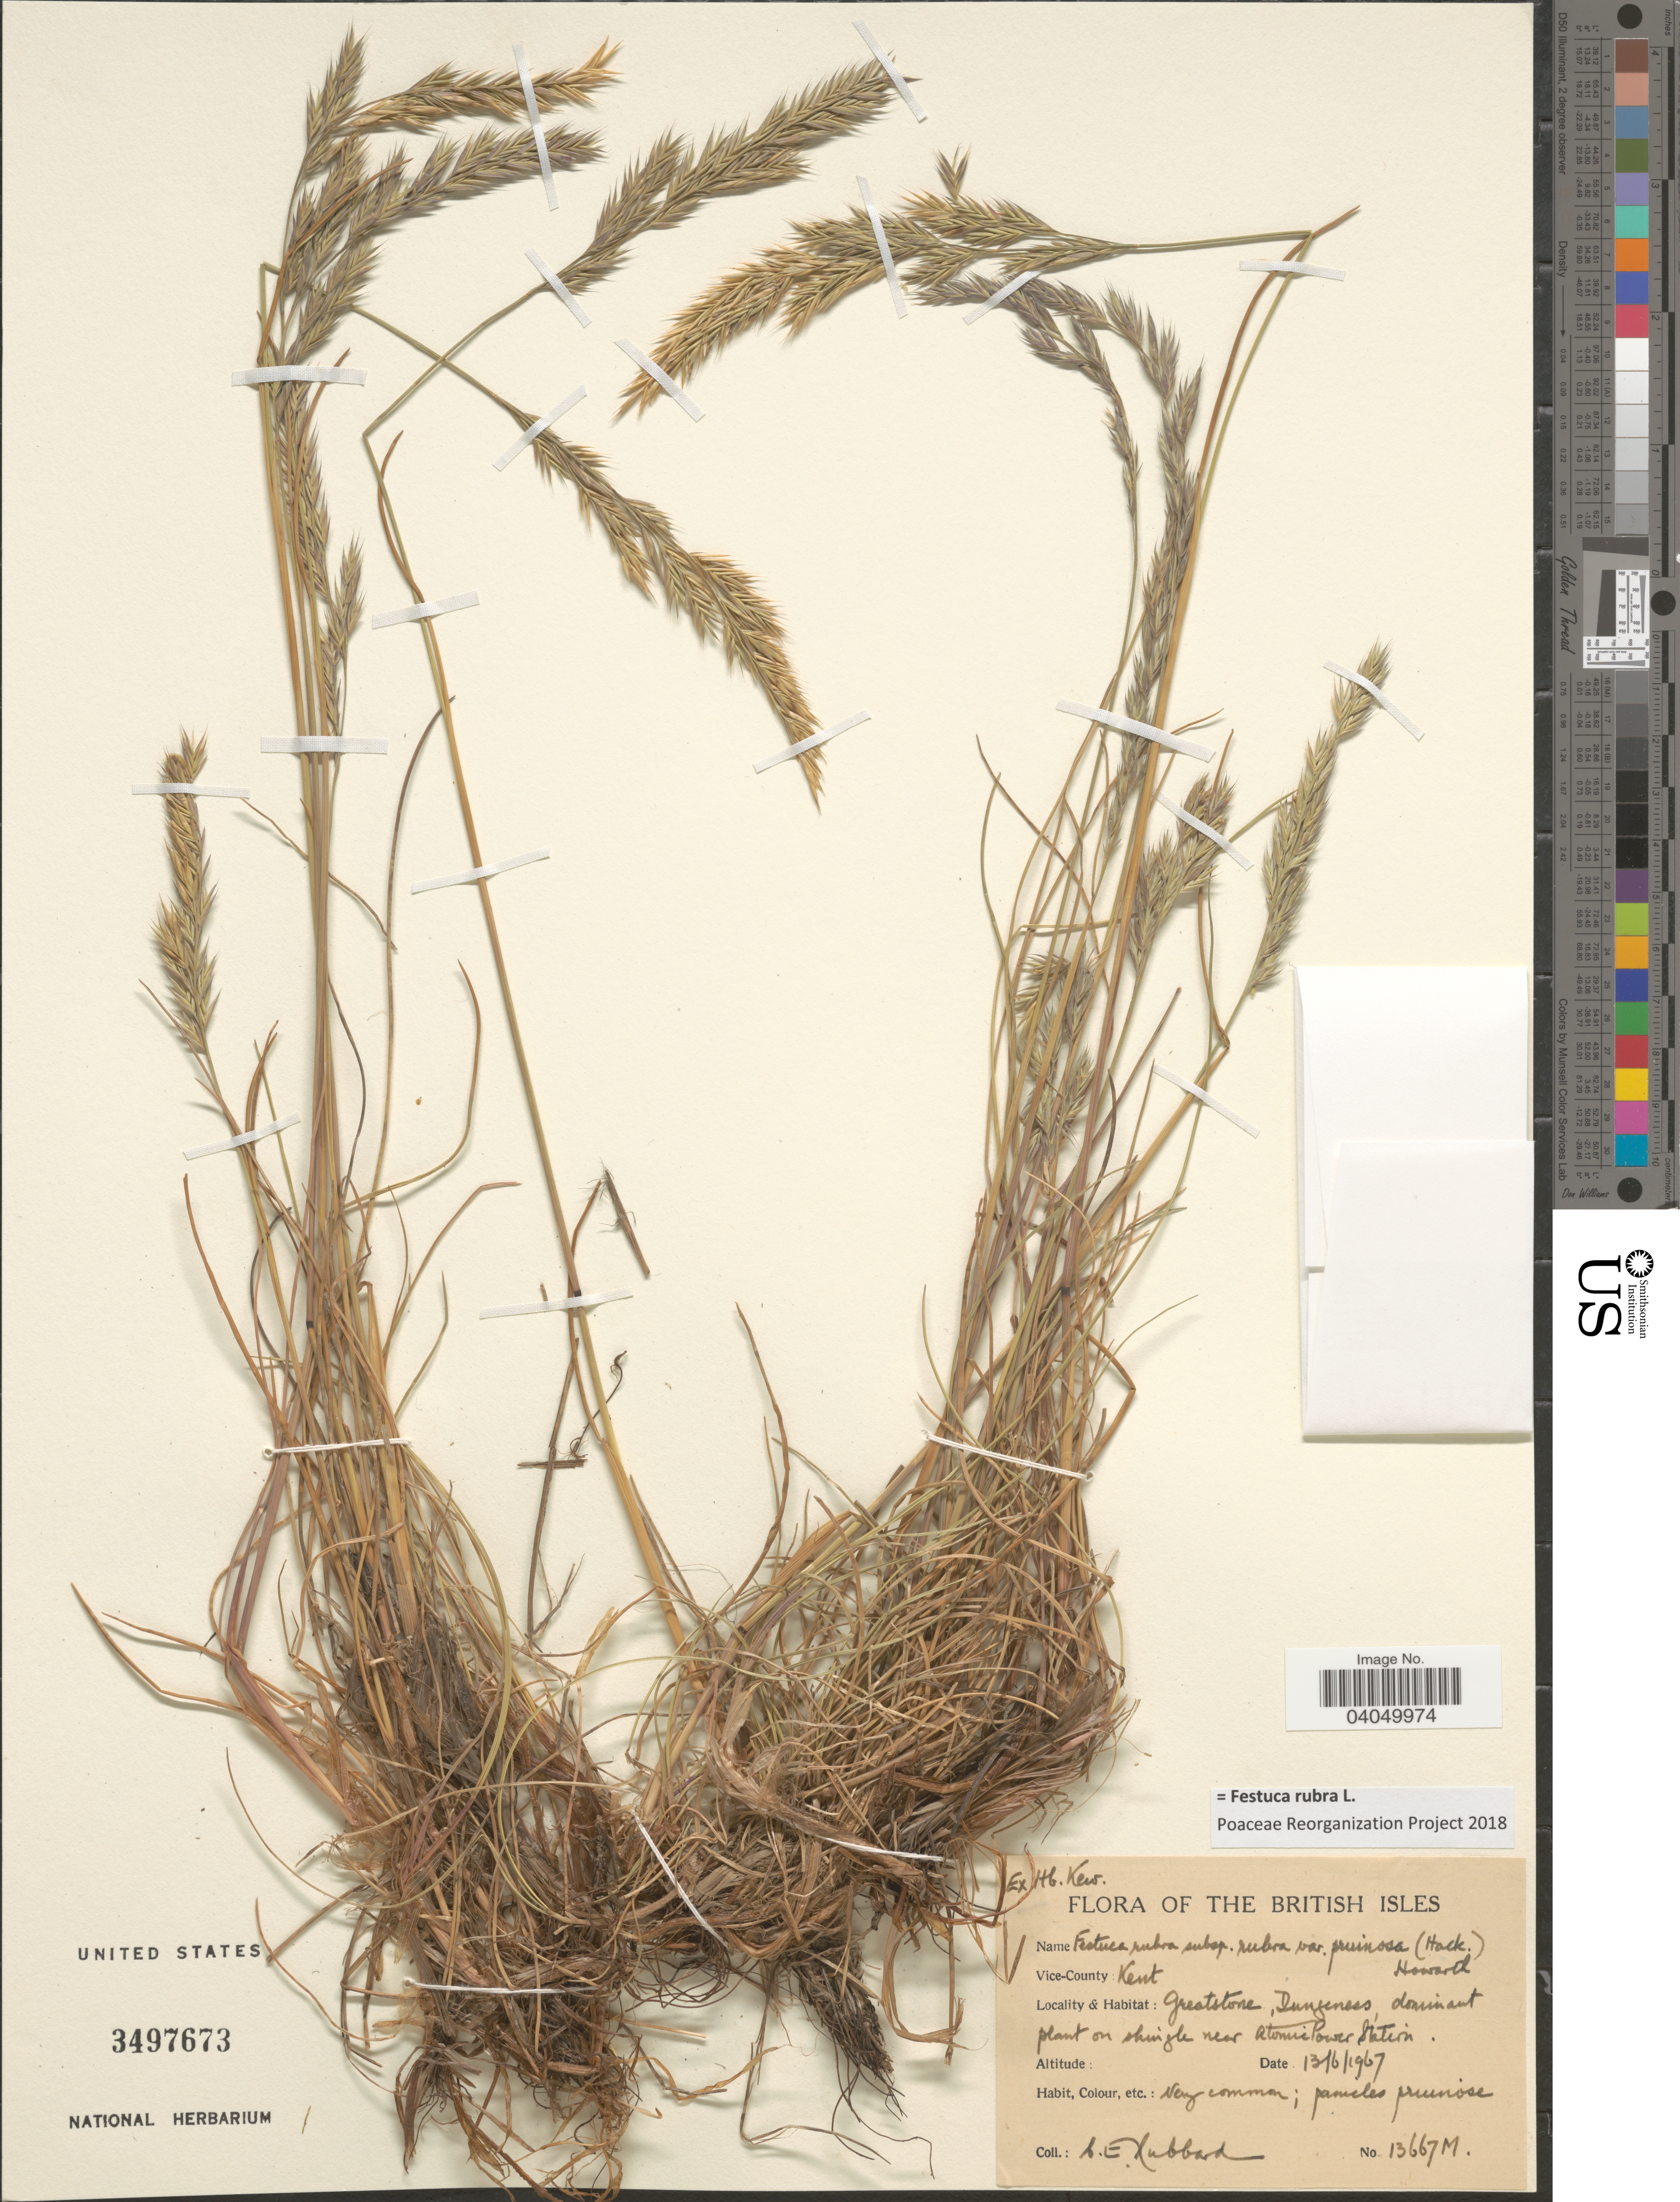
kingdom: Plantae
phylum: Tracheophyta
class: Liliopsida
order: Poales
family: Poaceae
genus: Festuca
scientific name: Festuca rubra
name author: L.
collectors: C. E. Hubbard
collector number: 13667M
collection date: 1967-06-13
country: United Kingdom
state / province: England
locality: British Isles. Vice-County: Kent. Greatstone, Dungeness, dominant plant on shingle near Atomic Power Station.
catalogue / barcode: US 3497673